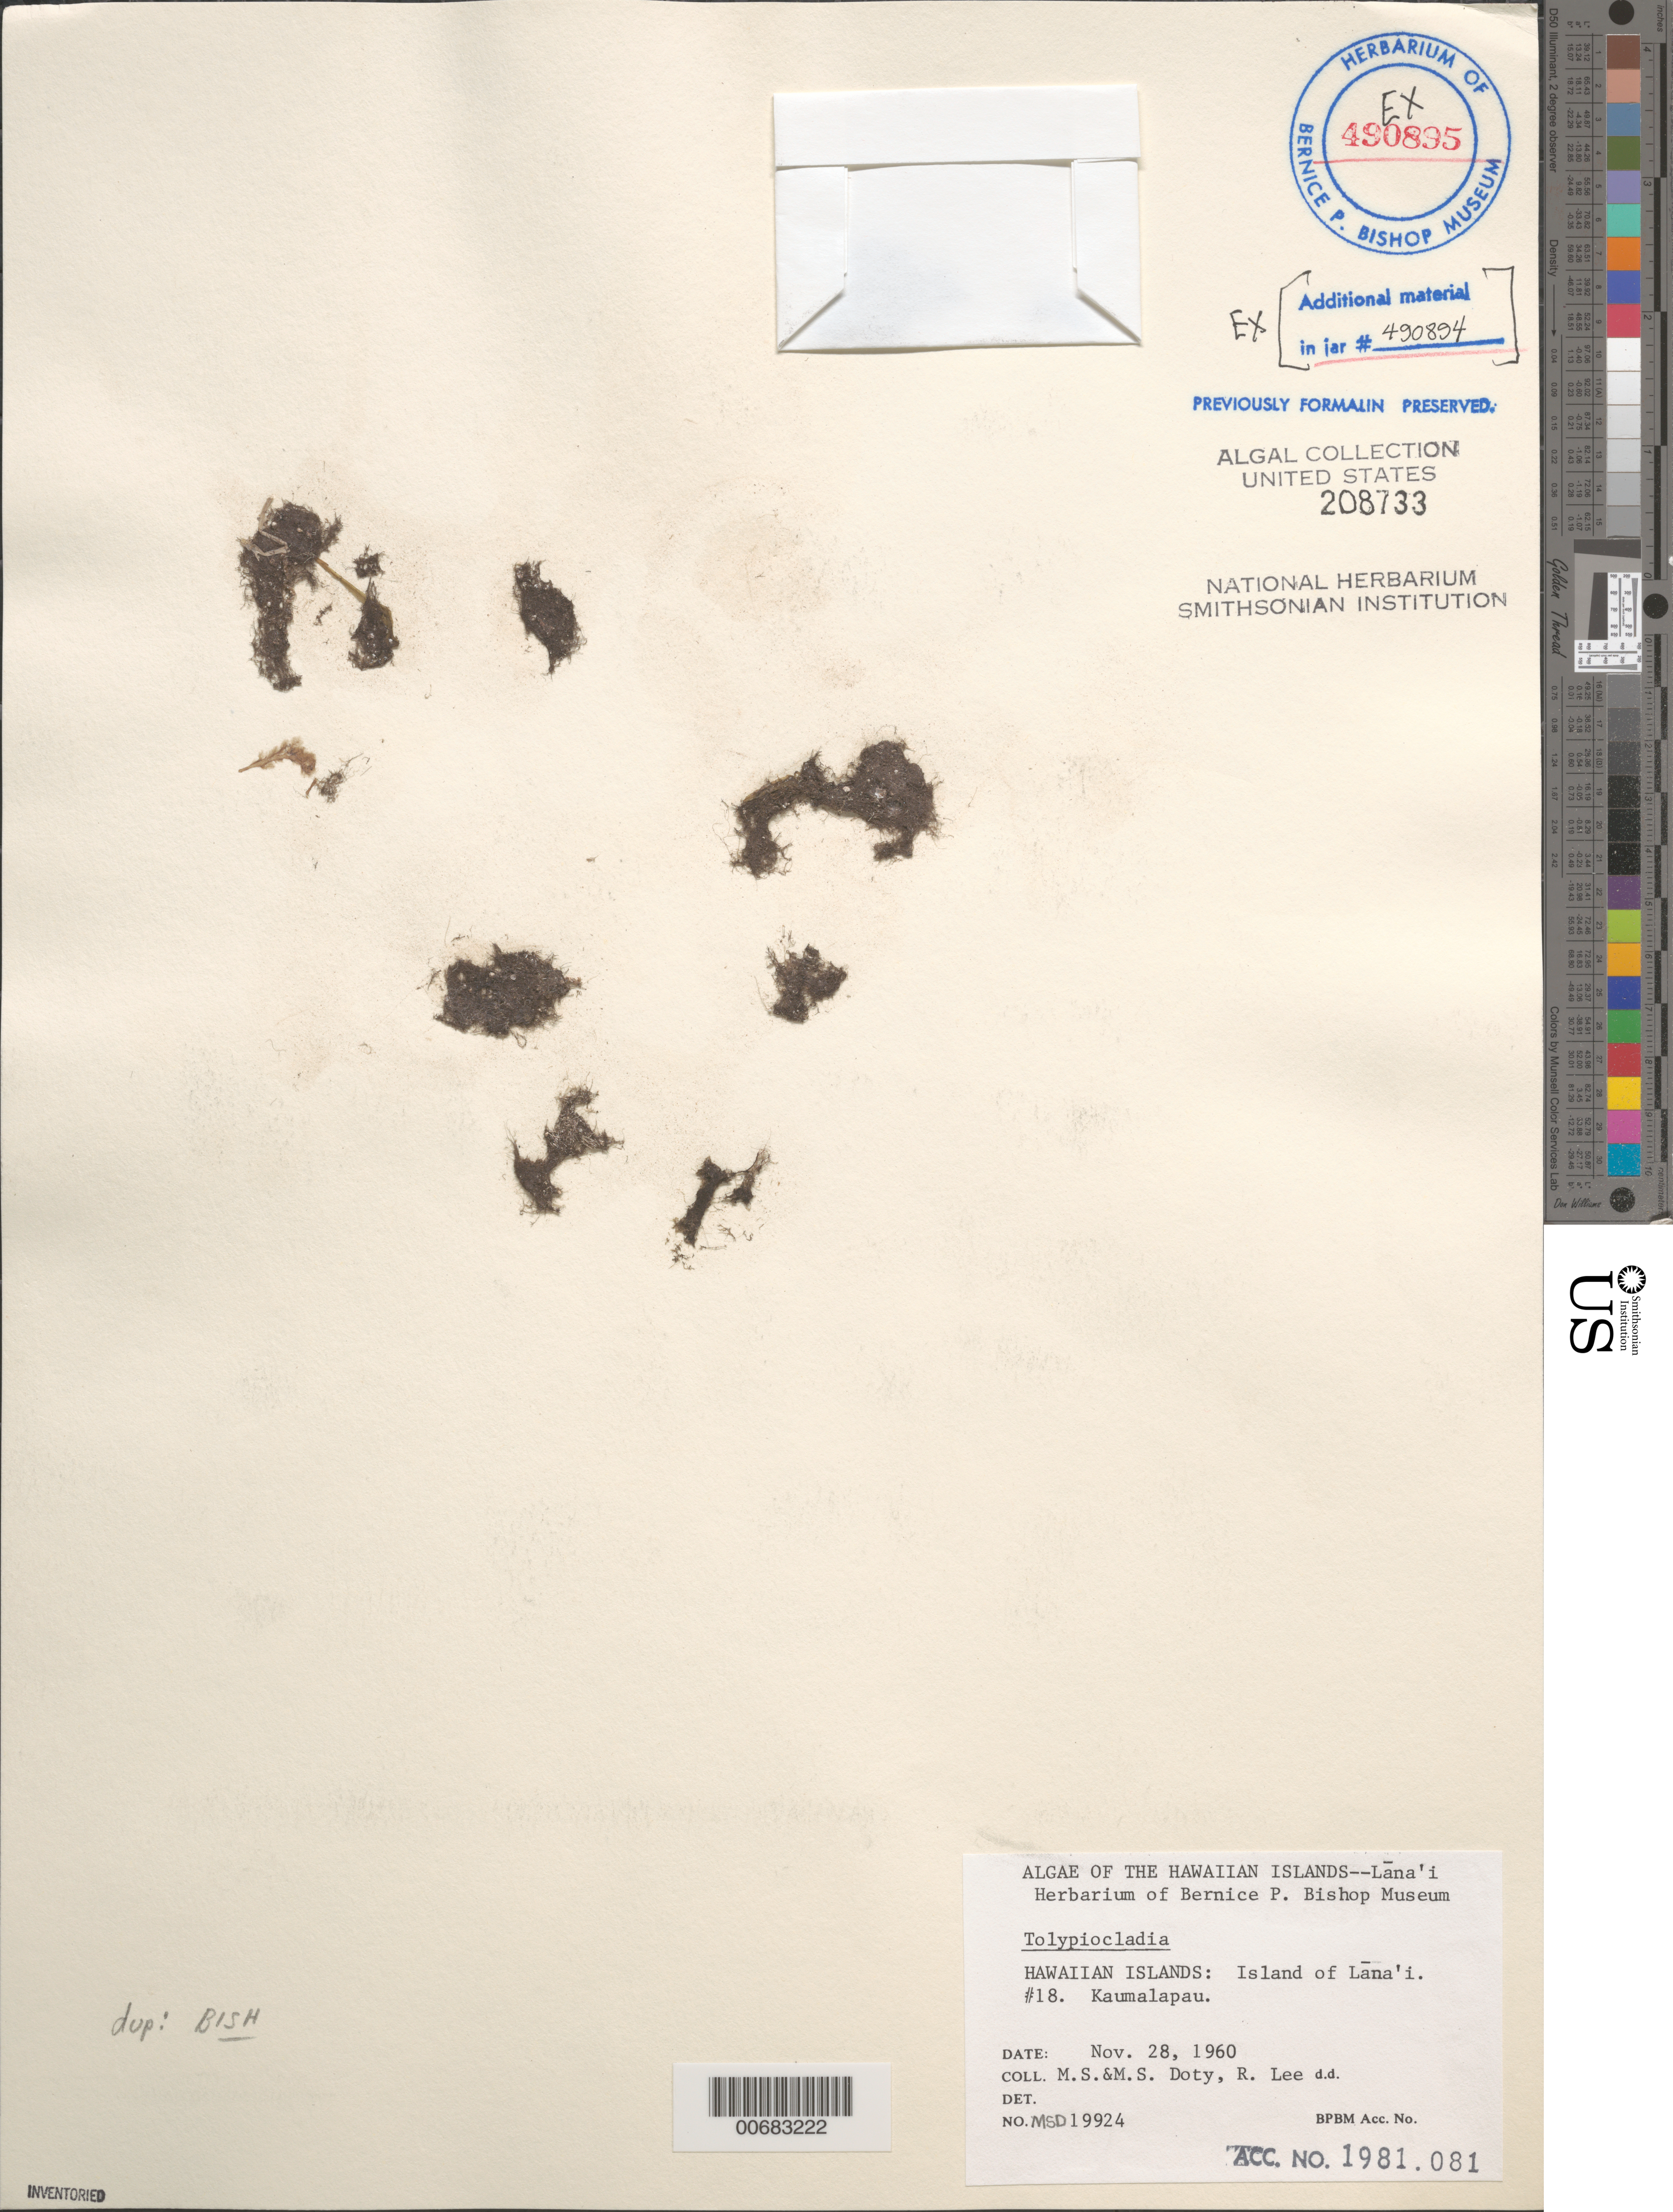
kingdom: Plantae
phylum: Rhodophyta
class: Florideophyceae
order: Ceramiales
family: Rhodomelaceae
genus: Tolypiocladia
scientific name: Tolypiocladia sp.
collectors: M. S. Doty, C. L. Doty & R. Lee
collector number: MSD 19924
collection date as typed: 28 Nov 1960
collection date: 1960-11-28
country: United States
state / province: Hawaii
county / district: Maui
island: Lana'i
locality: Kaumalapau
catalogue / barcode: US 208733